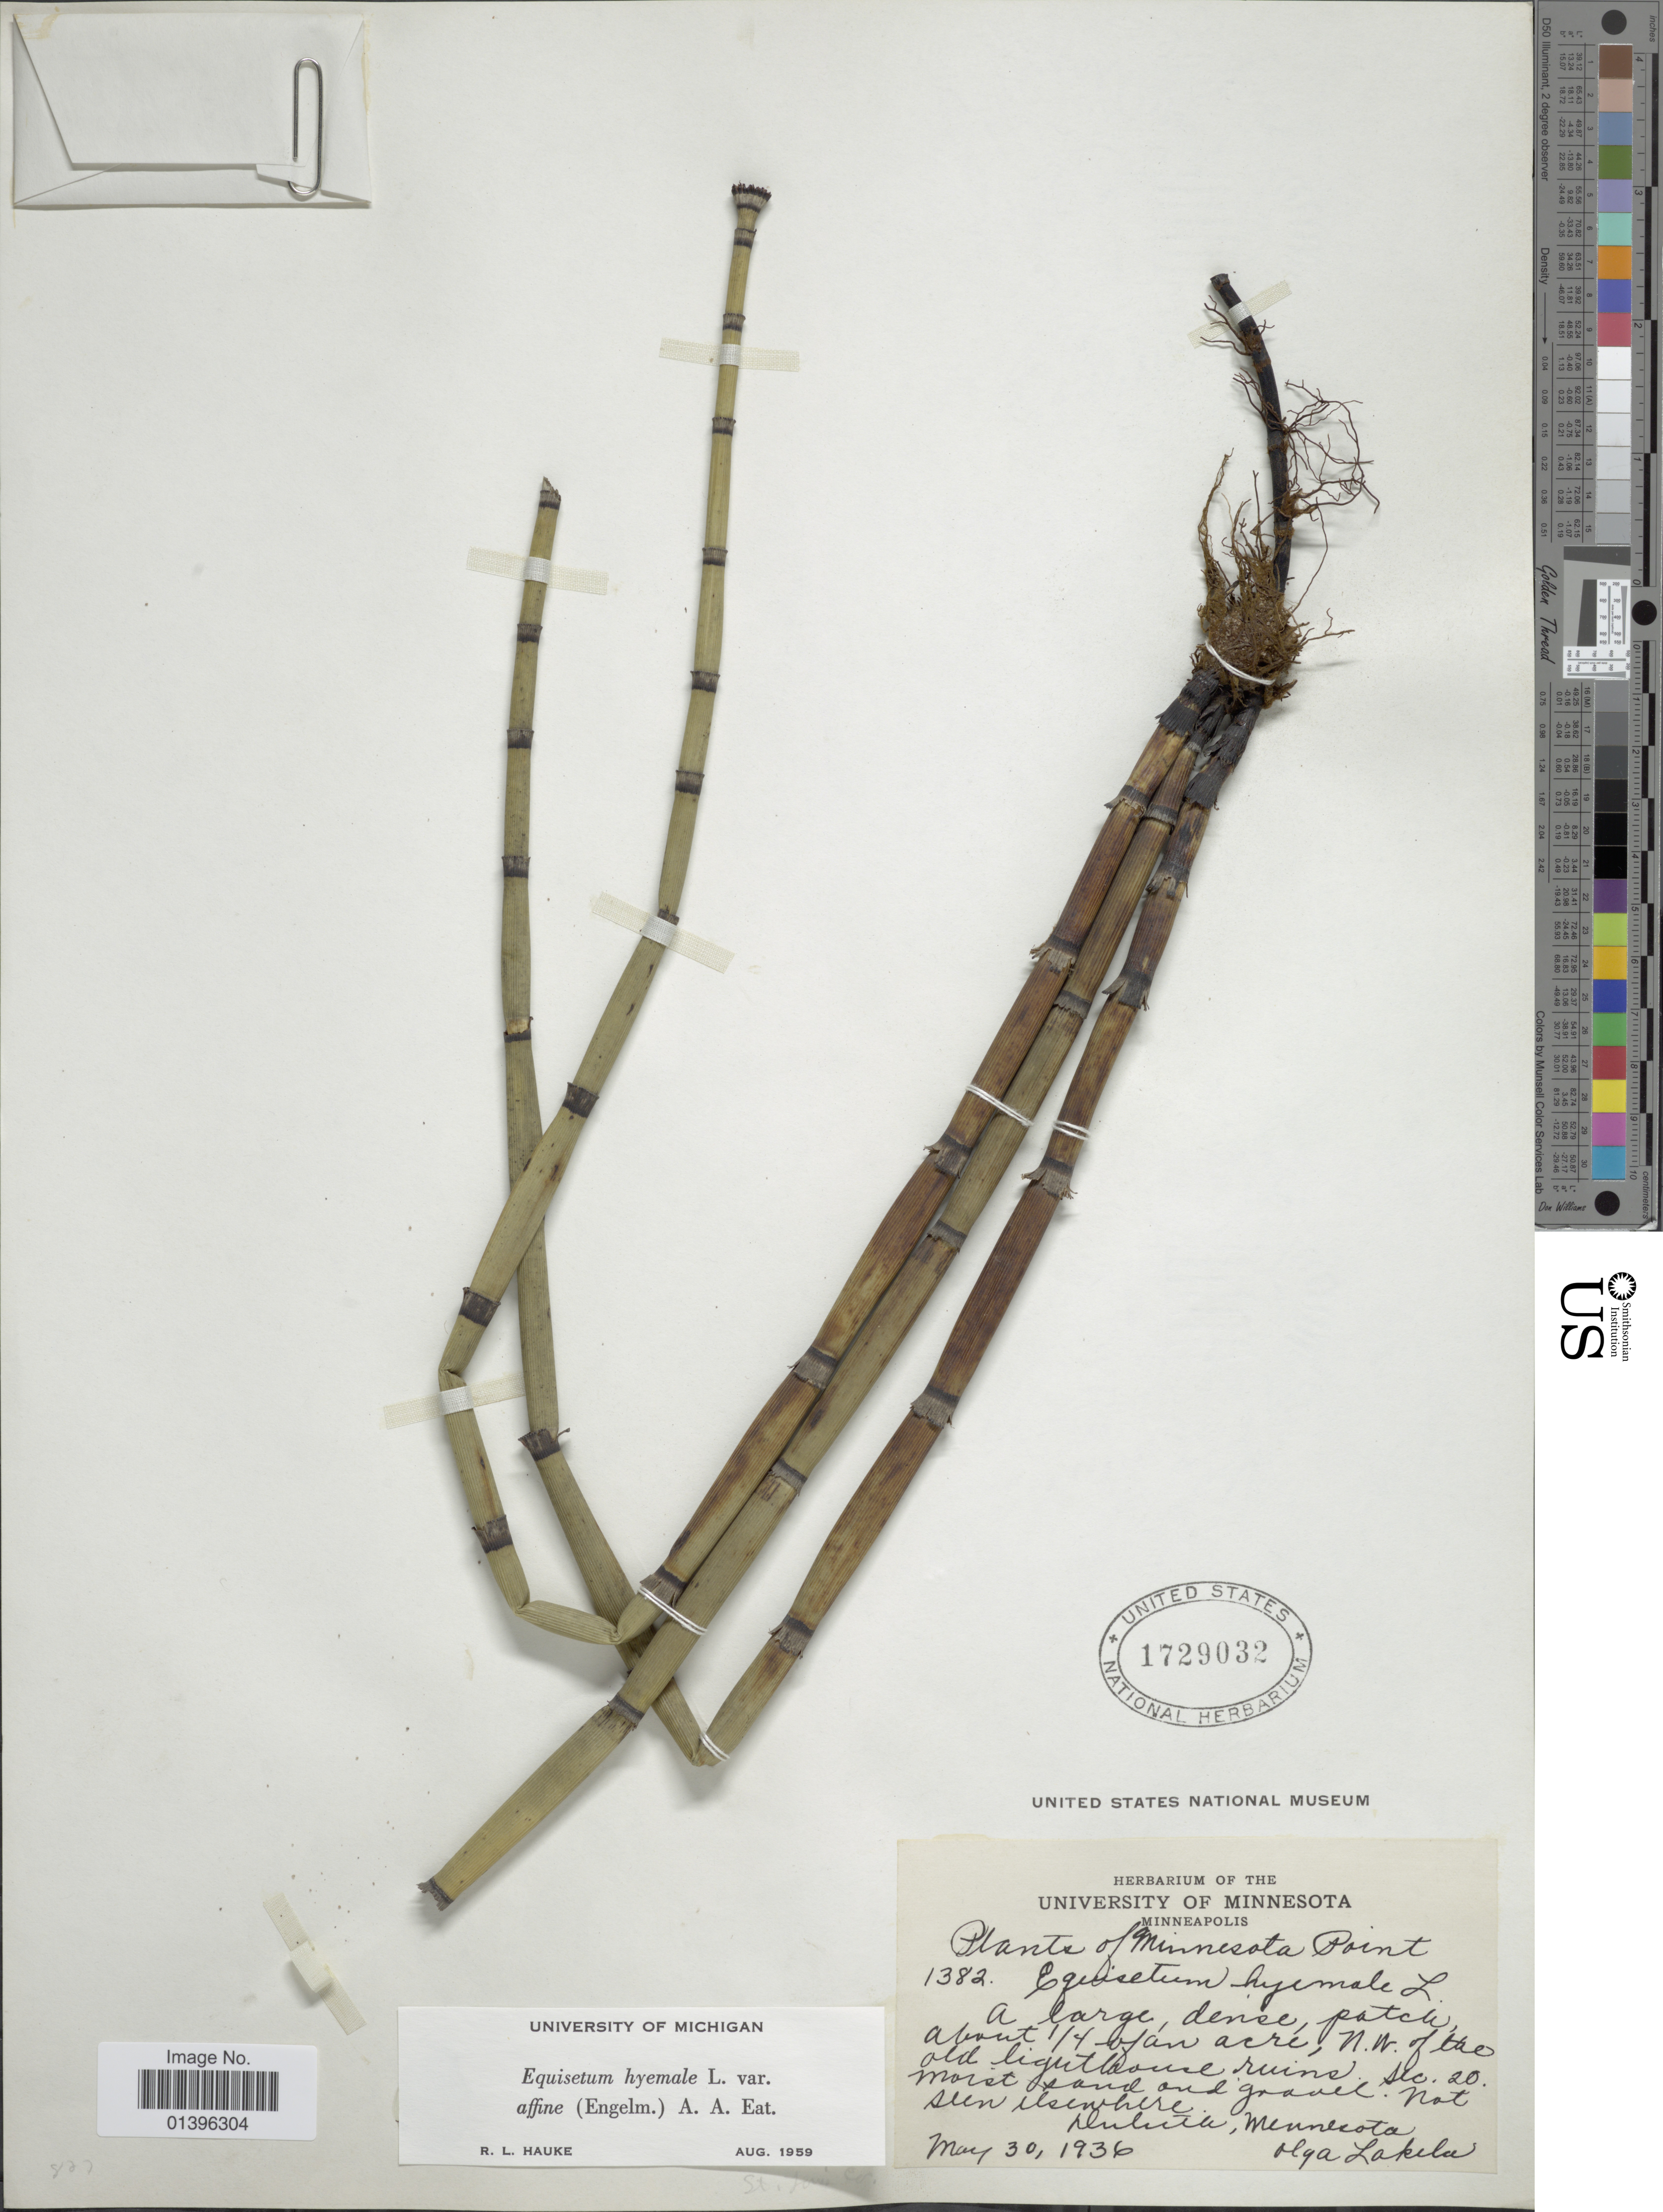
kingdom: Plantae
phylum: Tracheophyta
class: Polypodiopsida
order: Equisetales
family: Equisetaceae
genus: Equisetum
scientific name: Equisetum hyemale var. affine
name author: (Engelm.) A.A. Eaton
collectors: O. K. Lakela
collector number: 1382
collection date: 1936-05-30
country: United States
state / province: Minnesota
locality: Minneapolis, Duluth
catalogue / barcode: US 1729032